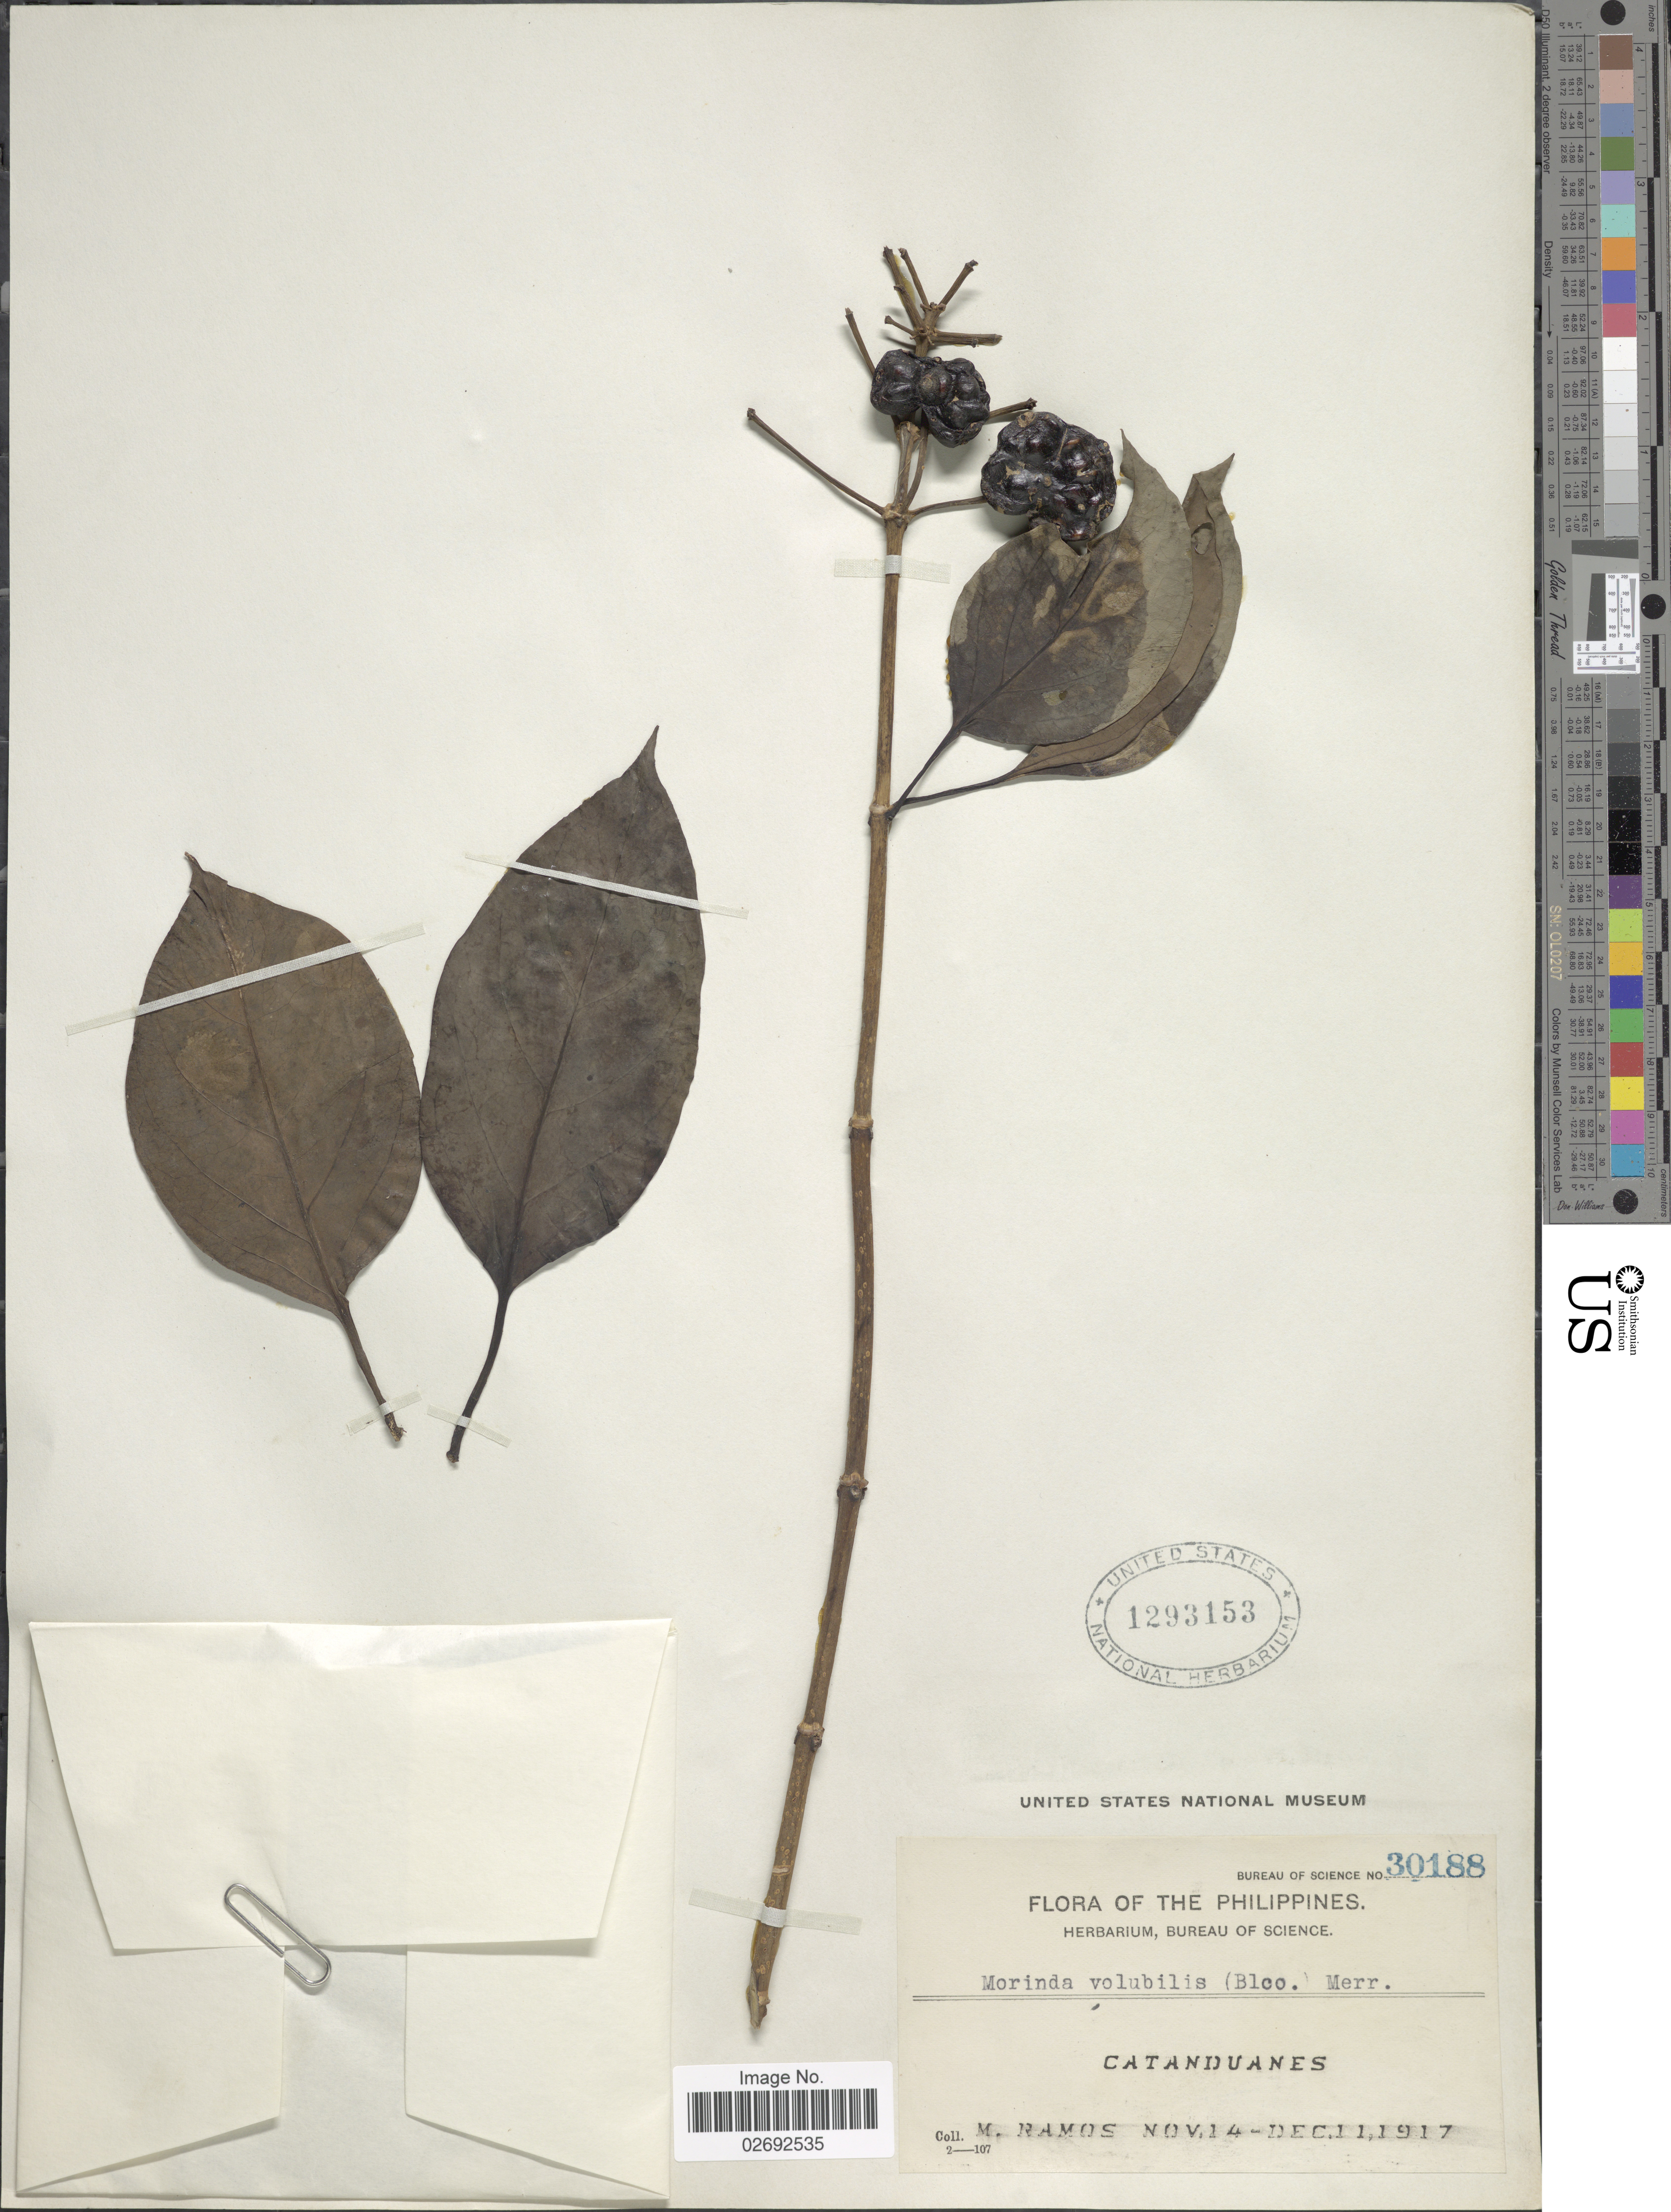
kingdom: Plantae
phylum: Tracheophyta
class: Magnoliopsida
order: Gentianales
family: Rubiaceae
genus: Morinda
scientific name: Morinda volubilis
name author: Merr.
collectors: M. Ramos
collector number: Bureau of Science 30188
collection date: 1917-11-14/1917-12-11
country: Philippines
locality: Cataduanes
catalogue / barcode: US 1293153